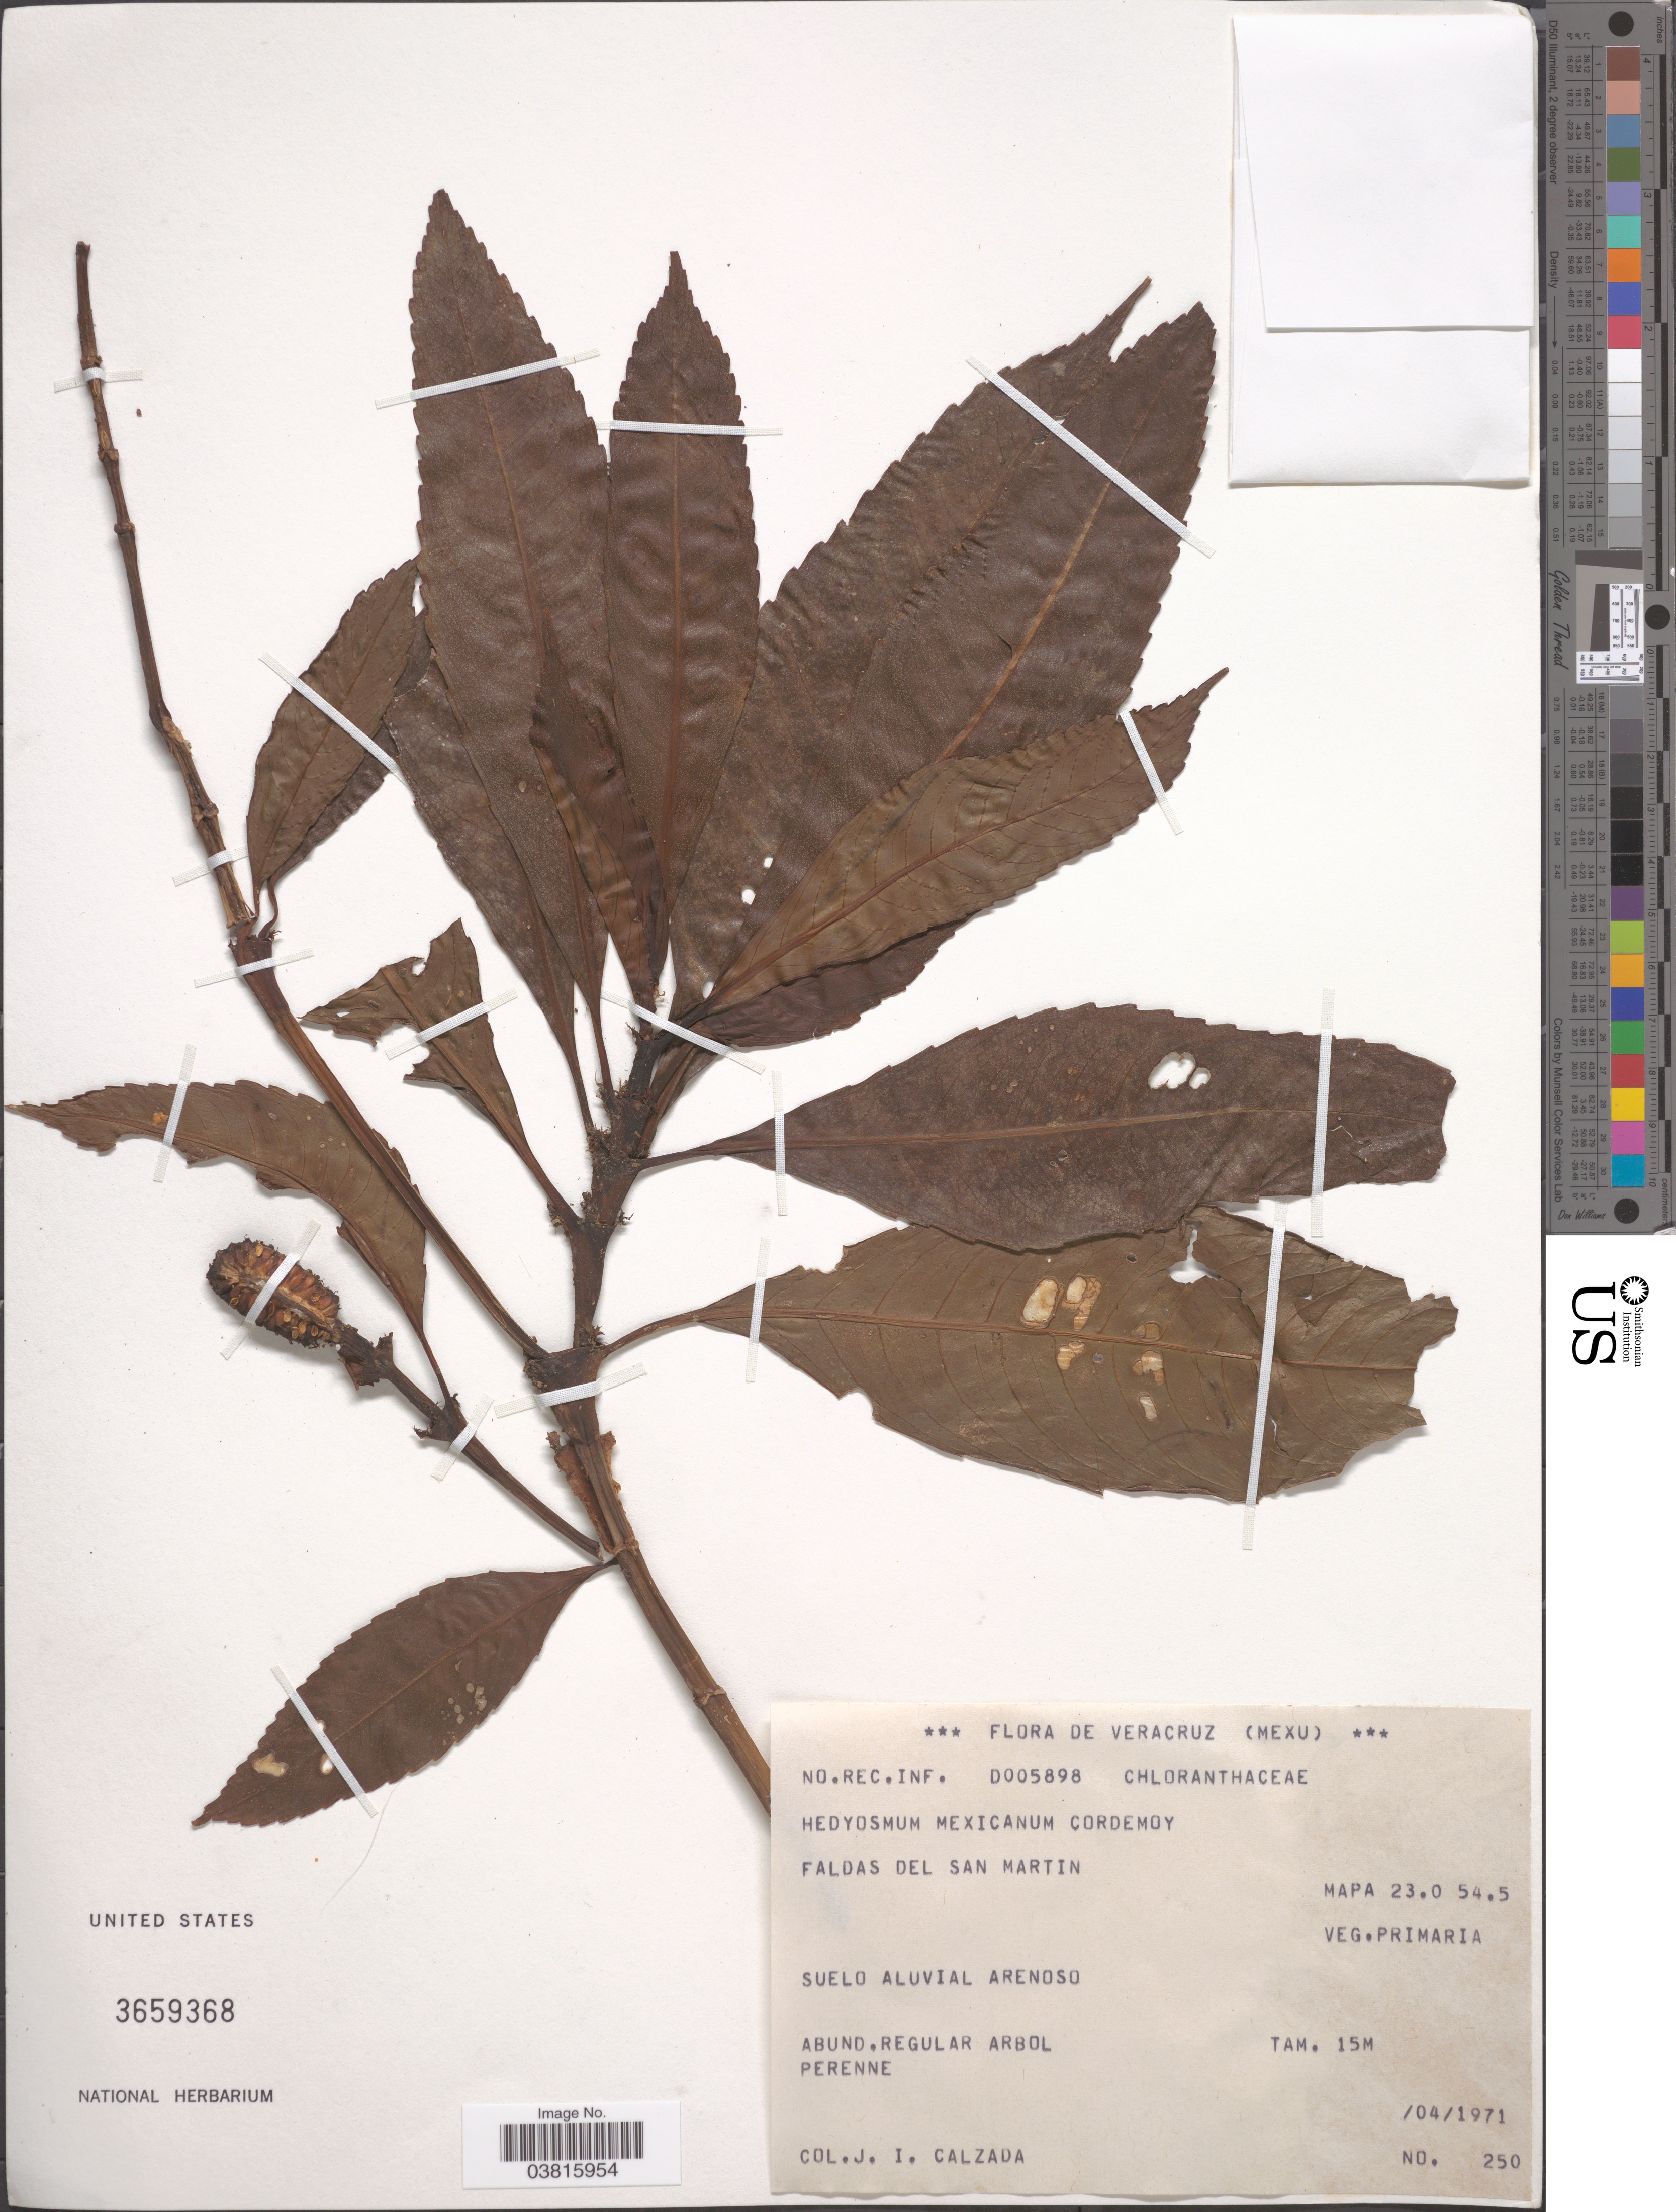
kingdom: Plantae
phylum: Tracheophyta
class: Magnoliopsida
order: Chloranthales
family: Chloranthaceae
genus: Hedyosmum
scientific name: Hedyosmum artocarpus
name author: Solms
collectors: J. I. Calzada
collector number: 250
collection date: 1971-04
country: Mexico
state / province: Veracruz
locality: Veracruz. Faldas del San Martin.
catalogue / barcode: US 3659368